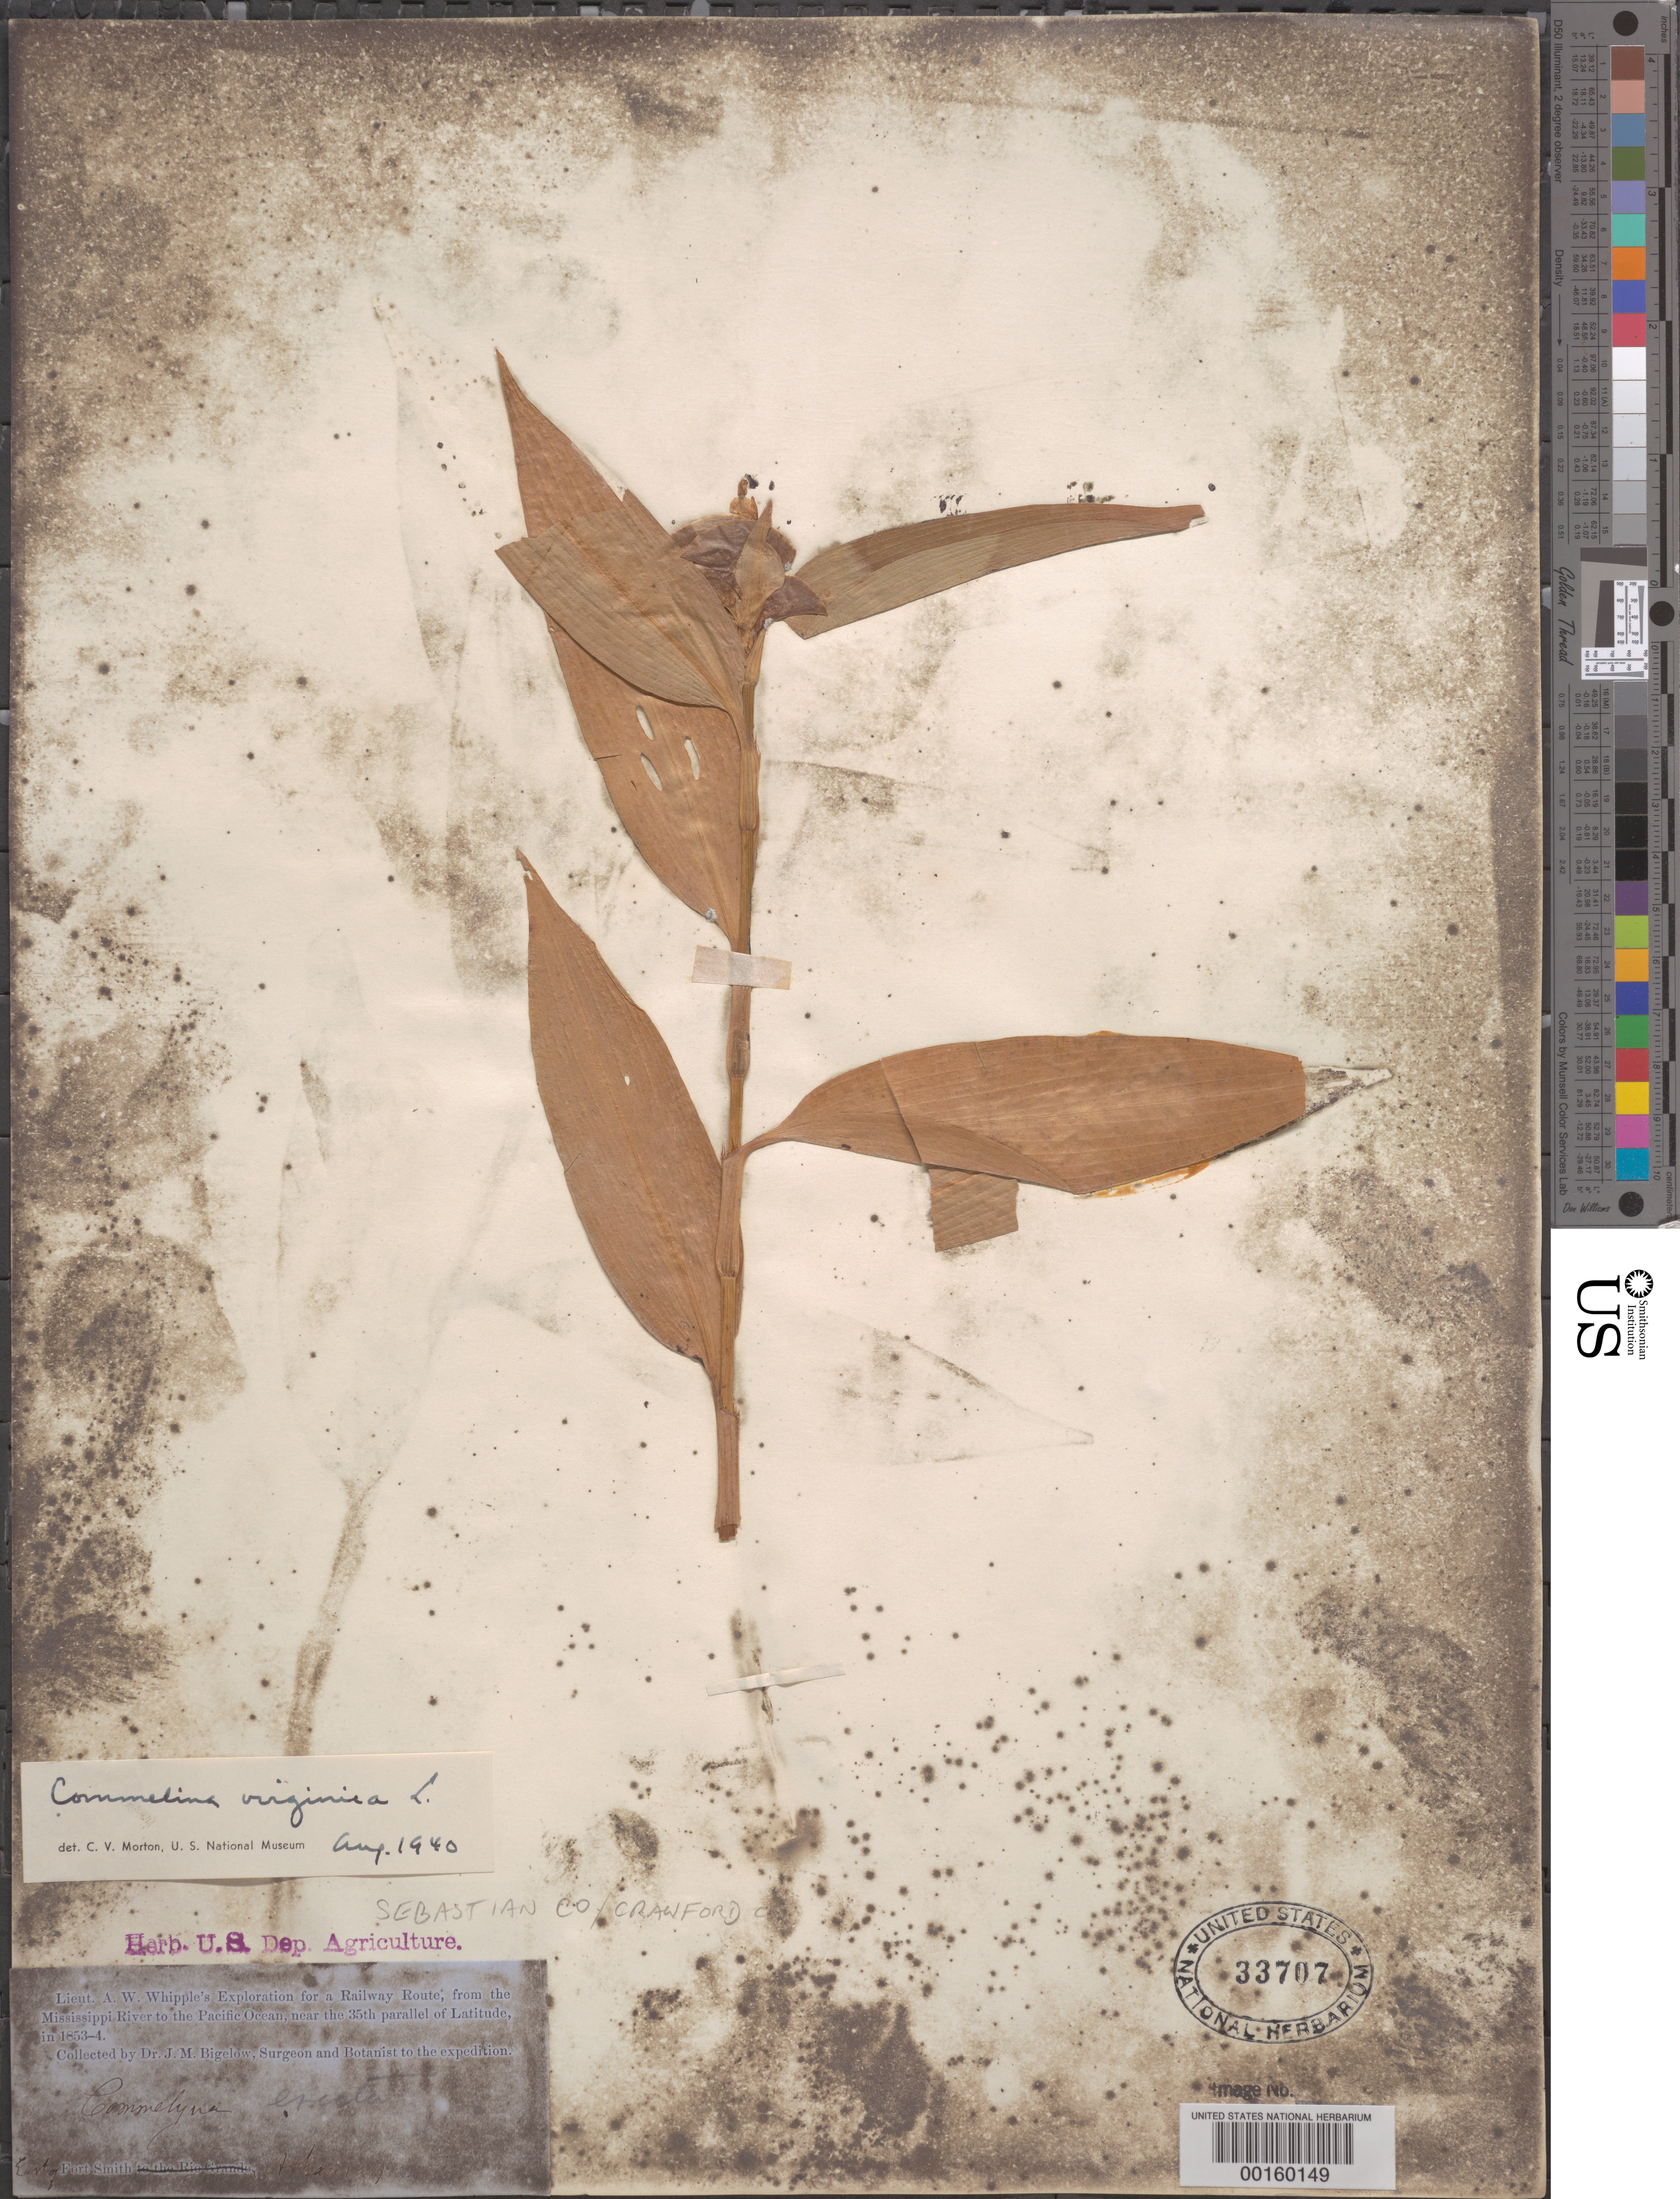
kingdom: Plantae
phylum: Tracheophyta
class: Liliopsida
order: Commelinales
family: Commelinaceae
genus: Commelina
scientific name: Commelina virginica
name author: L.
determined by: Morton, C. V.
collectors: J. M. Bigelow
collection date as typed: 1853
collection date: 1853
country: United States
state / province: Arkansas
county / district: Sebastian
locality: East of ft. smith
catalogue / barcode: US 33707